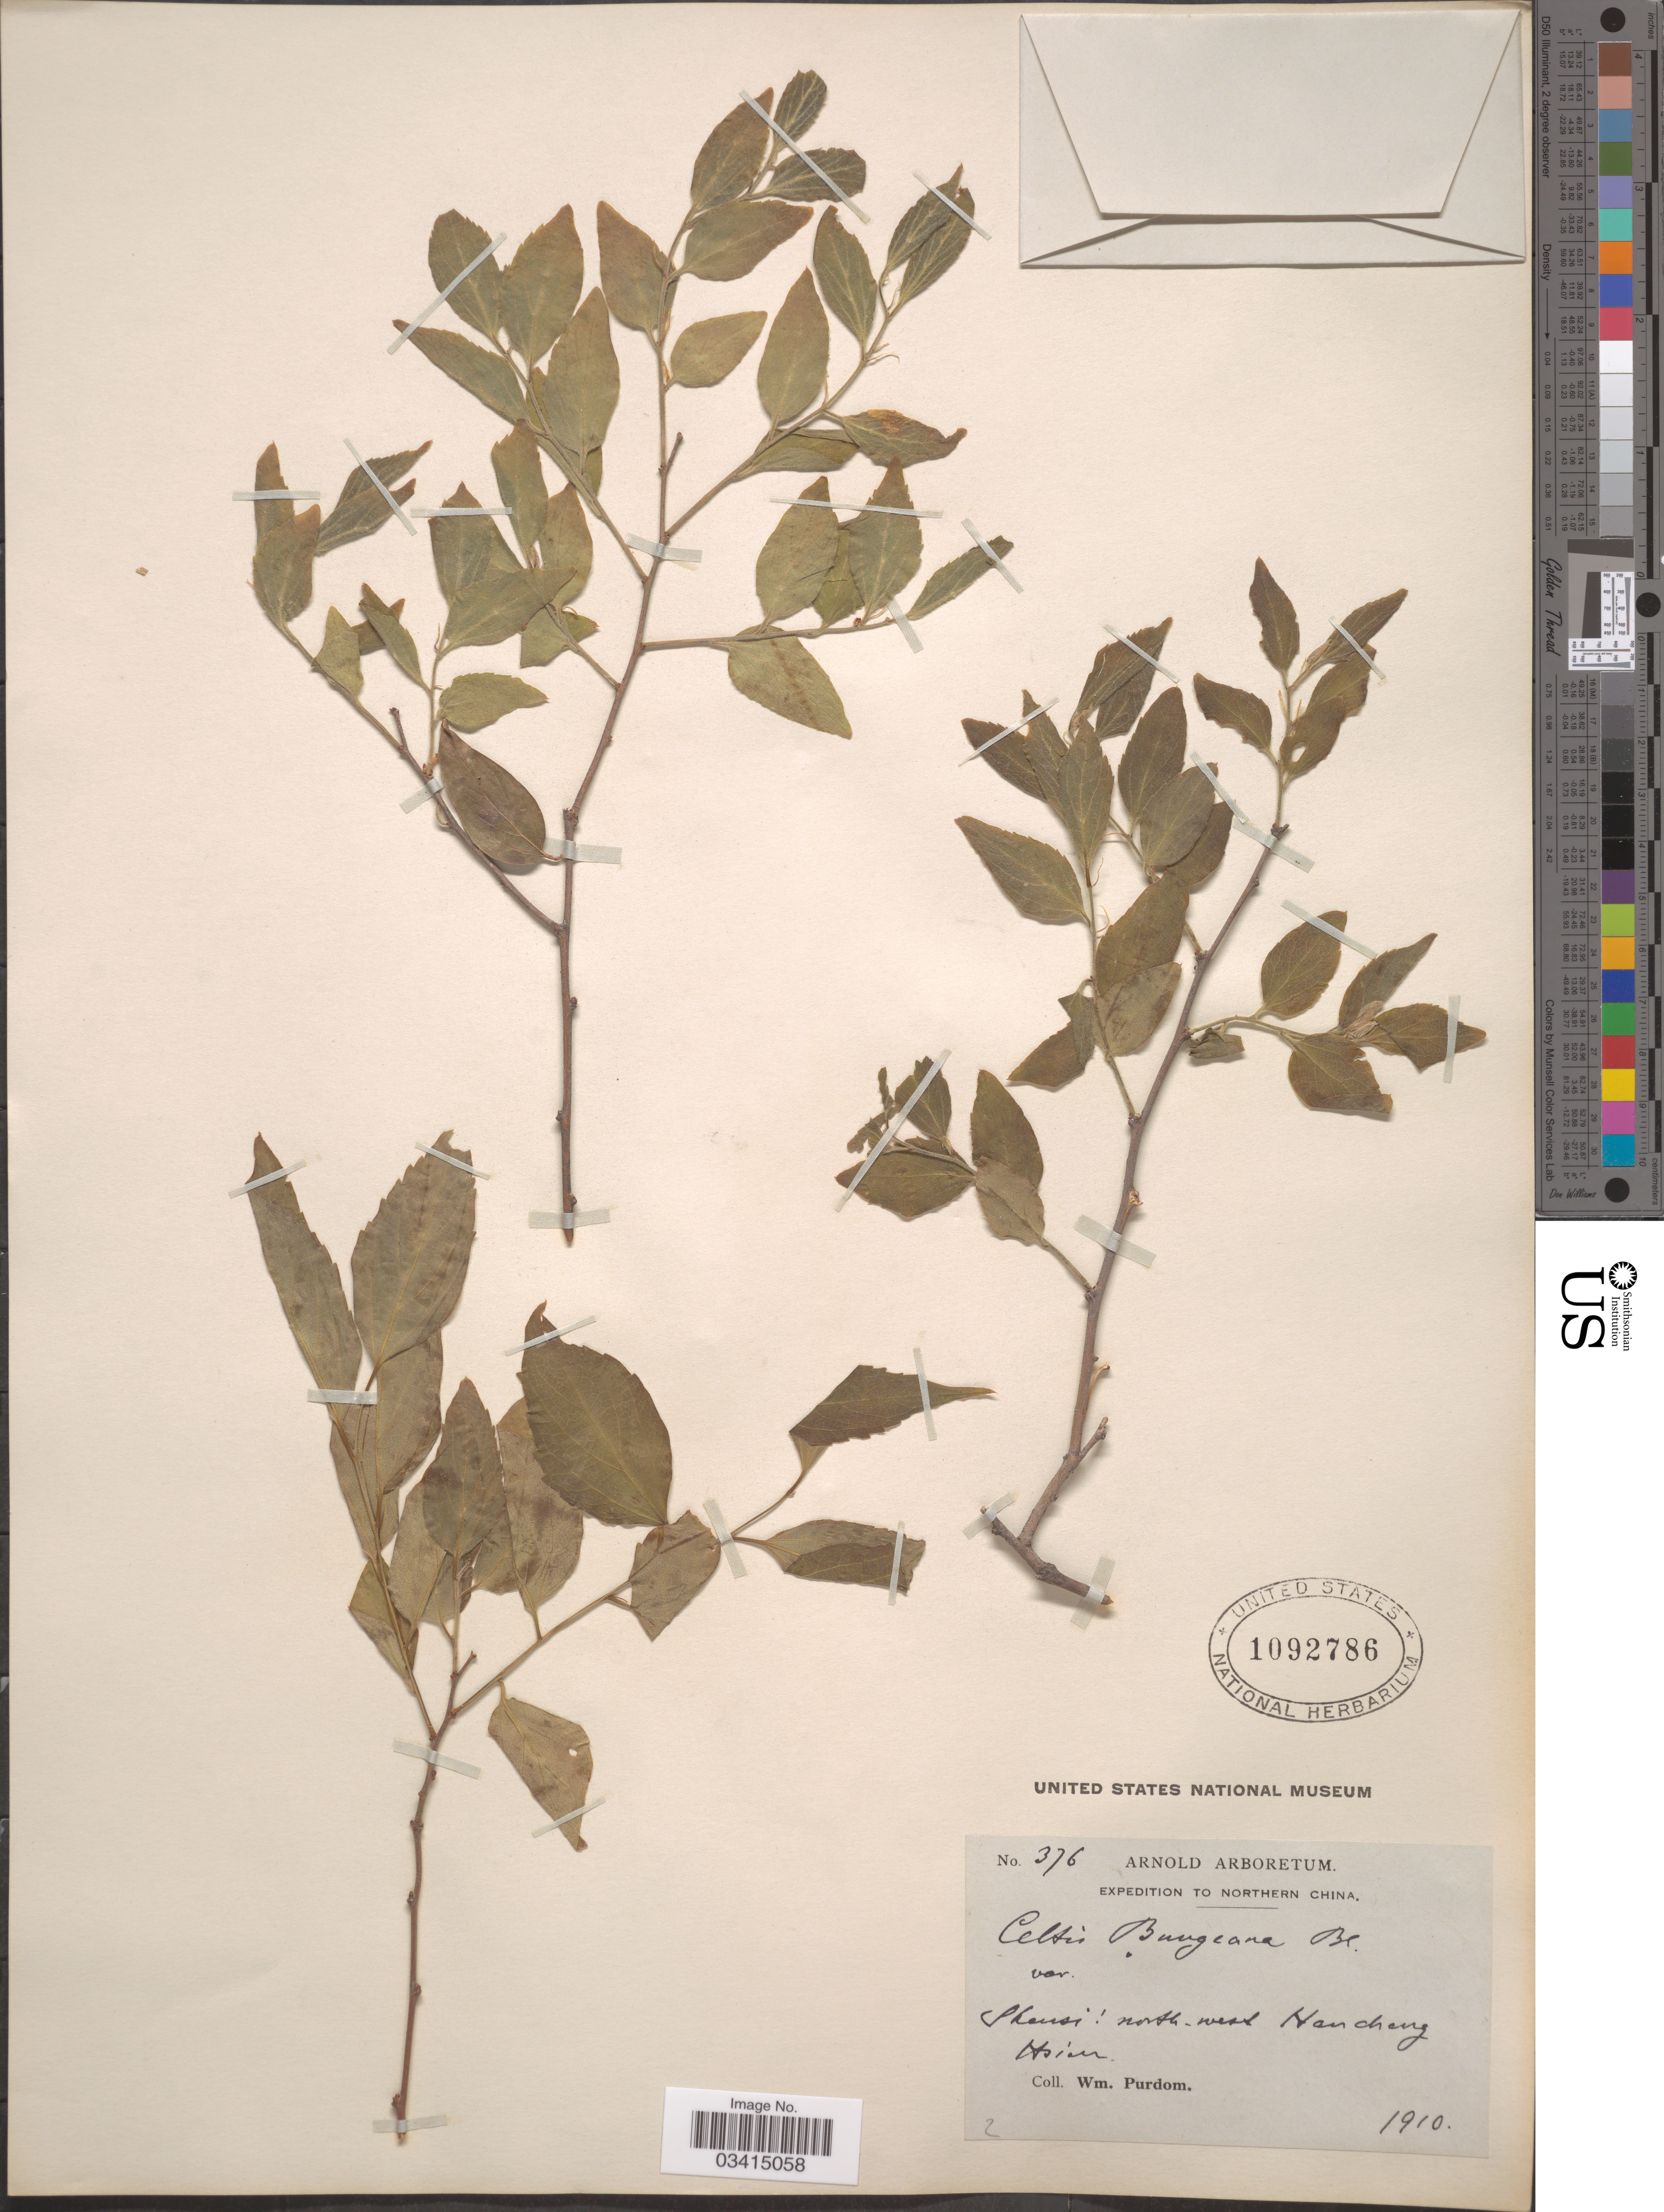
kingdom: Plantae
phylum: Tracheophyta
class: Magnoliopsida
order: Rosales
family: Cannabaceae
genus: Celtis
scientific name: Celtis bungeana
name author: Blume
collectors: W. Purdom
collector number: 376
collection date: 1910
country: China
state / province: Shanxi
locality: Northern China. Shansi: north-west Hancheng [interpreted] Hsien.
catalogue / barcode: US 1092786